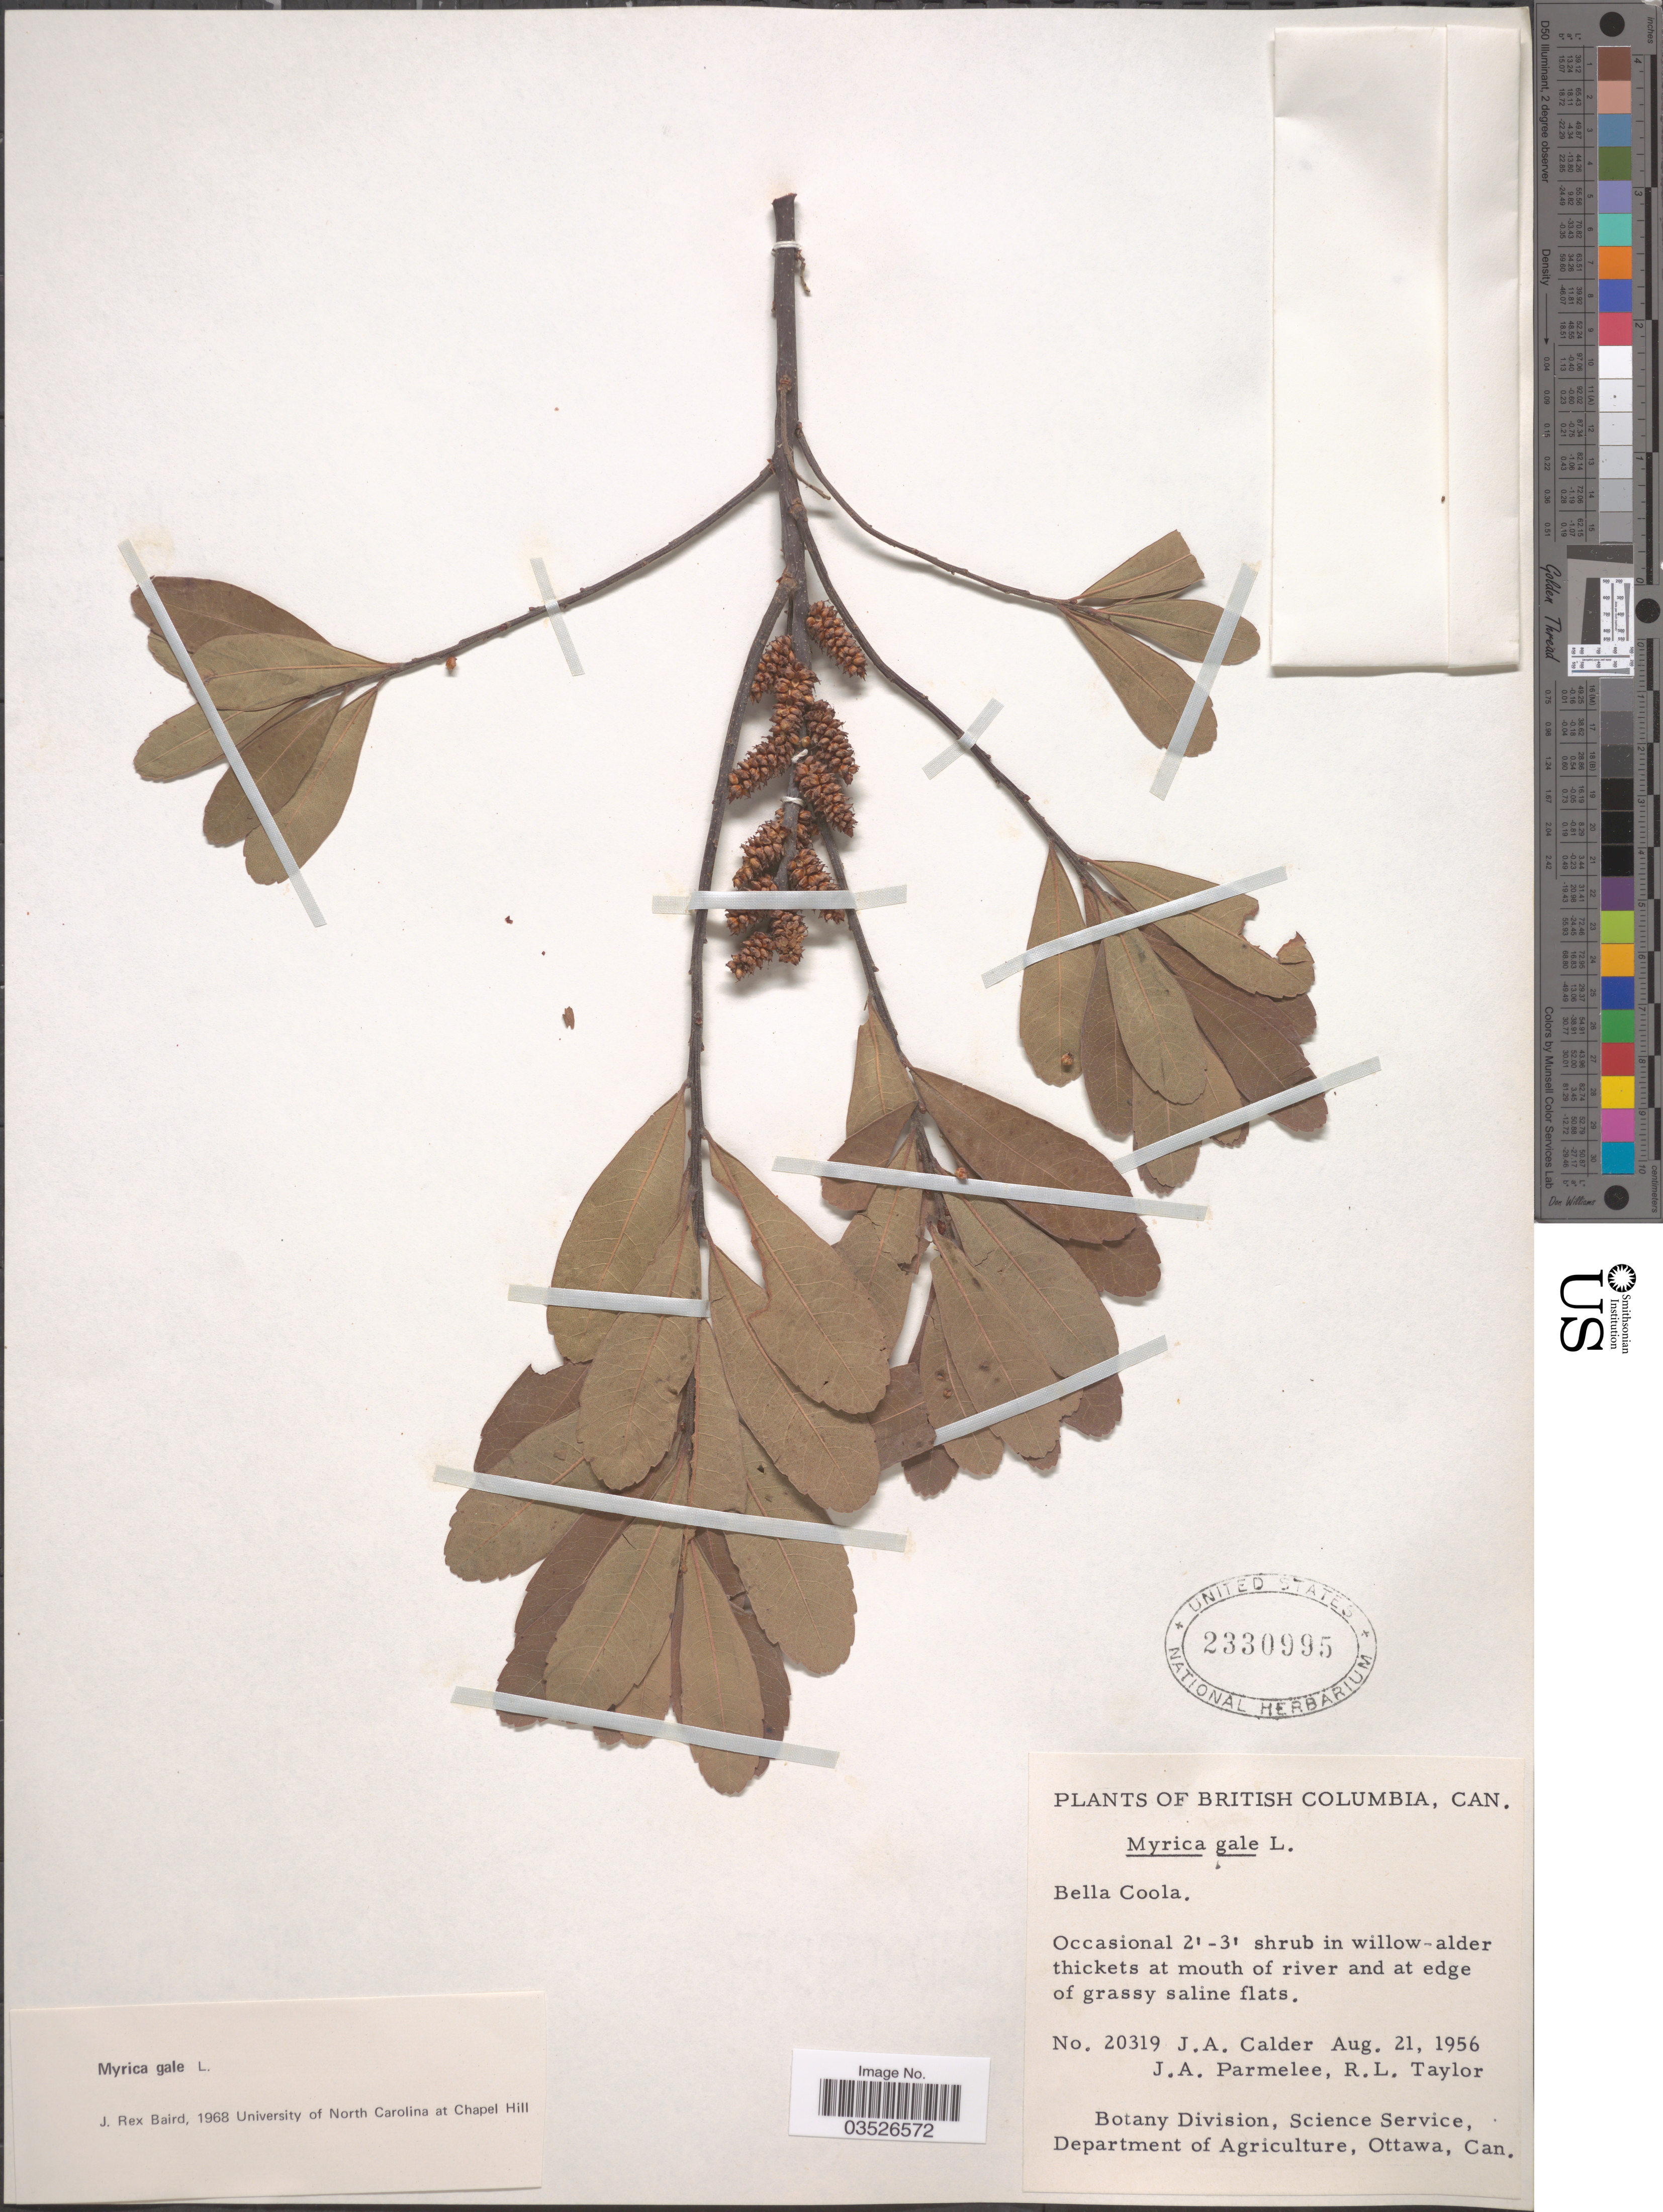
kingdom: Plantae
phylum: Tracheophyta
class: Magnoliopsida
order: Fagales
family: Myricaceae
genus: Myrica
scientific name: Myrica gale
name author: L.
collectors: J. A. Calder, J. A. Parmelee & R. Taylor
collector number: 20319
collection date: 1956-08-21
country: Canada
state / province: British Columbia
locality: Bella Coola.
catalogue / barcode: US 2330995